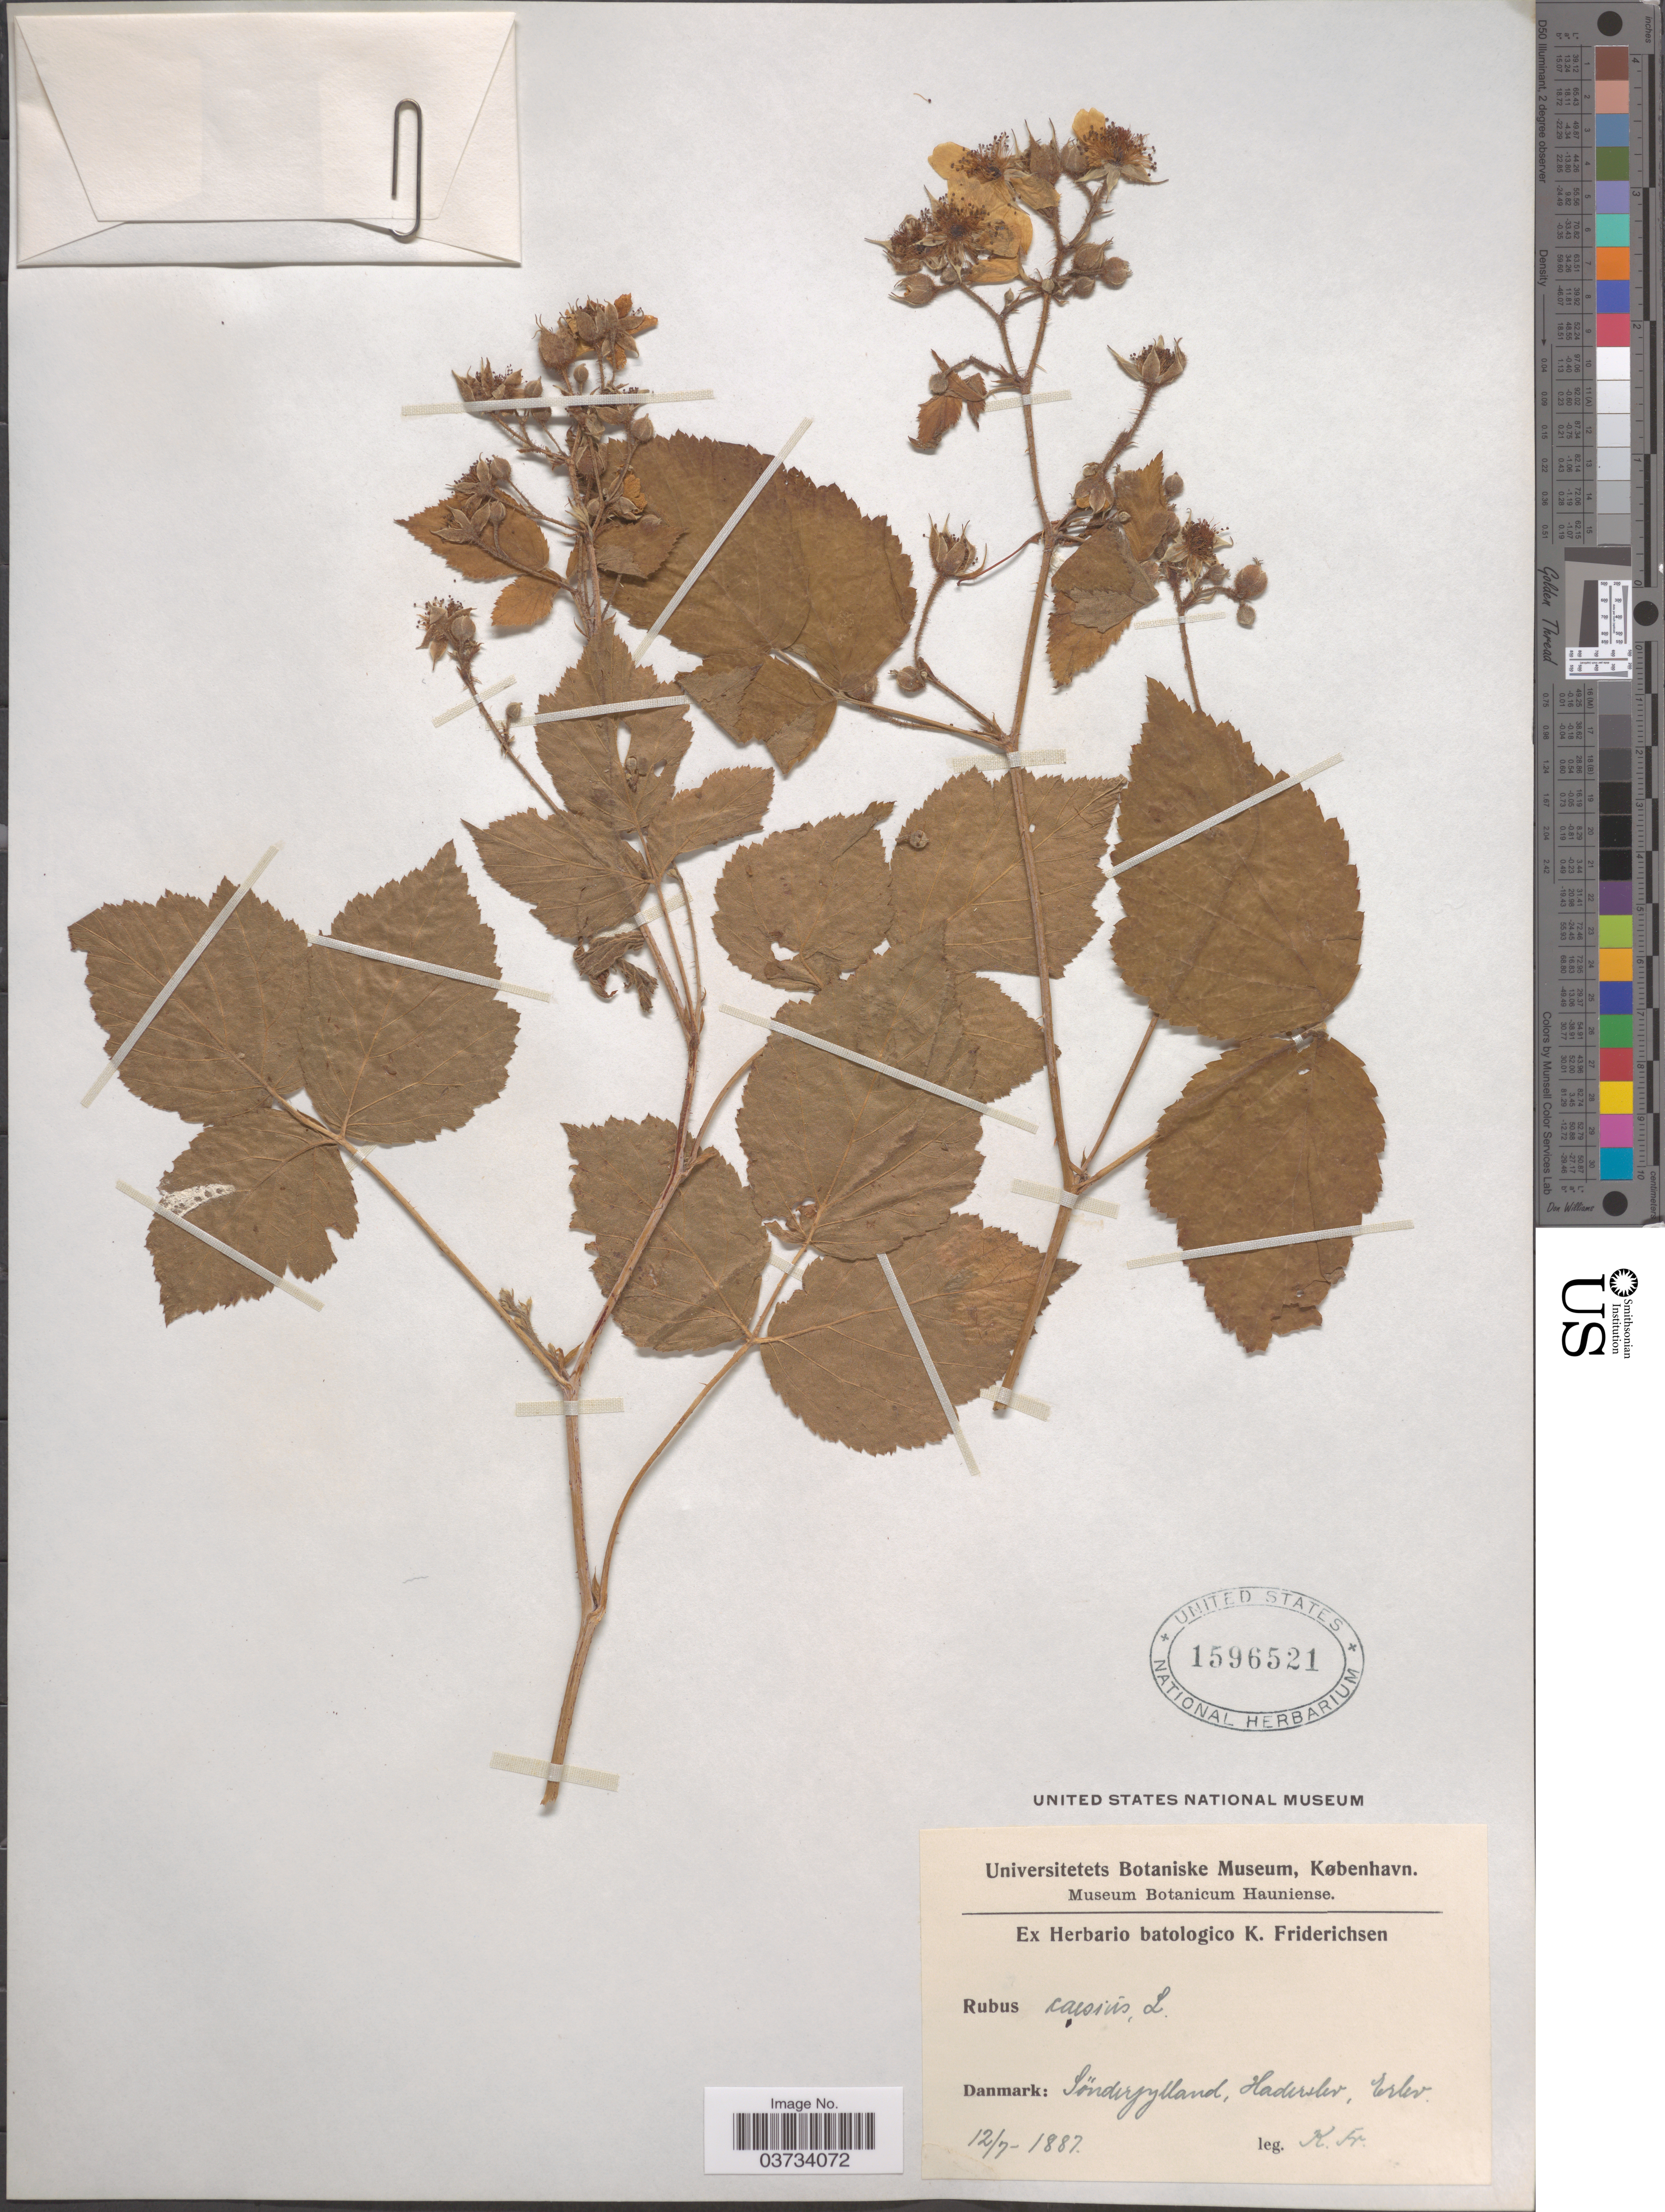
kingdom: Plantae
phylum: Tracheophyta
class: Magnoliopsida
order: Rosales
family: Rosaceae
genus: Rubus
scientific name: Rubus caesius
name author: L.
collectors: K. Friderichsen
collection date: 1887-07-12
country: Denmark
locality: Sönderjylland, Haderslev, Erlev.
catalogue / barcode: US 1596521